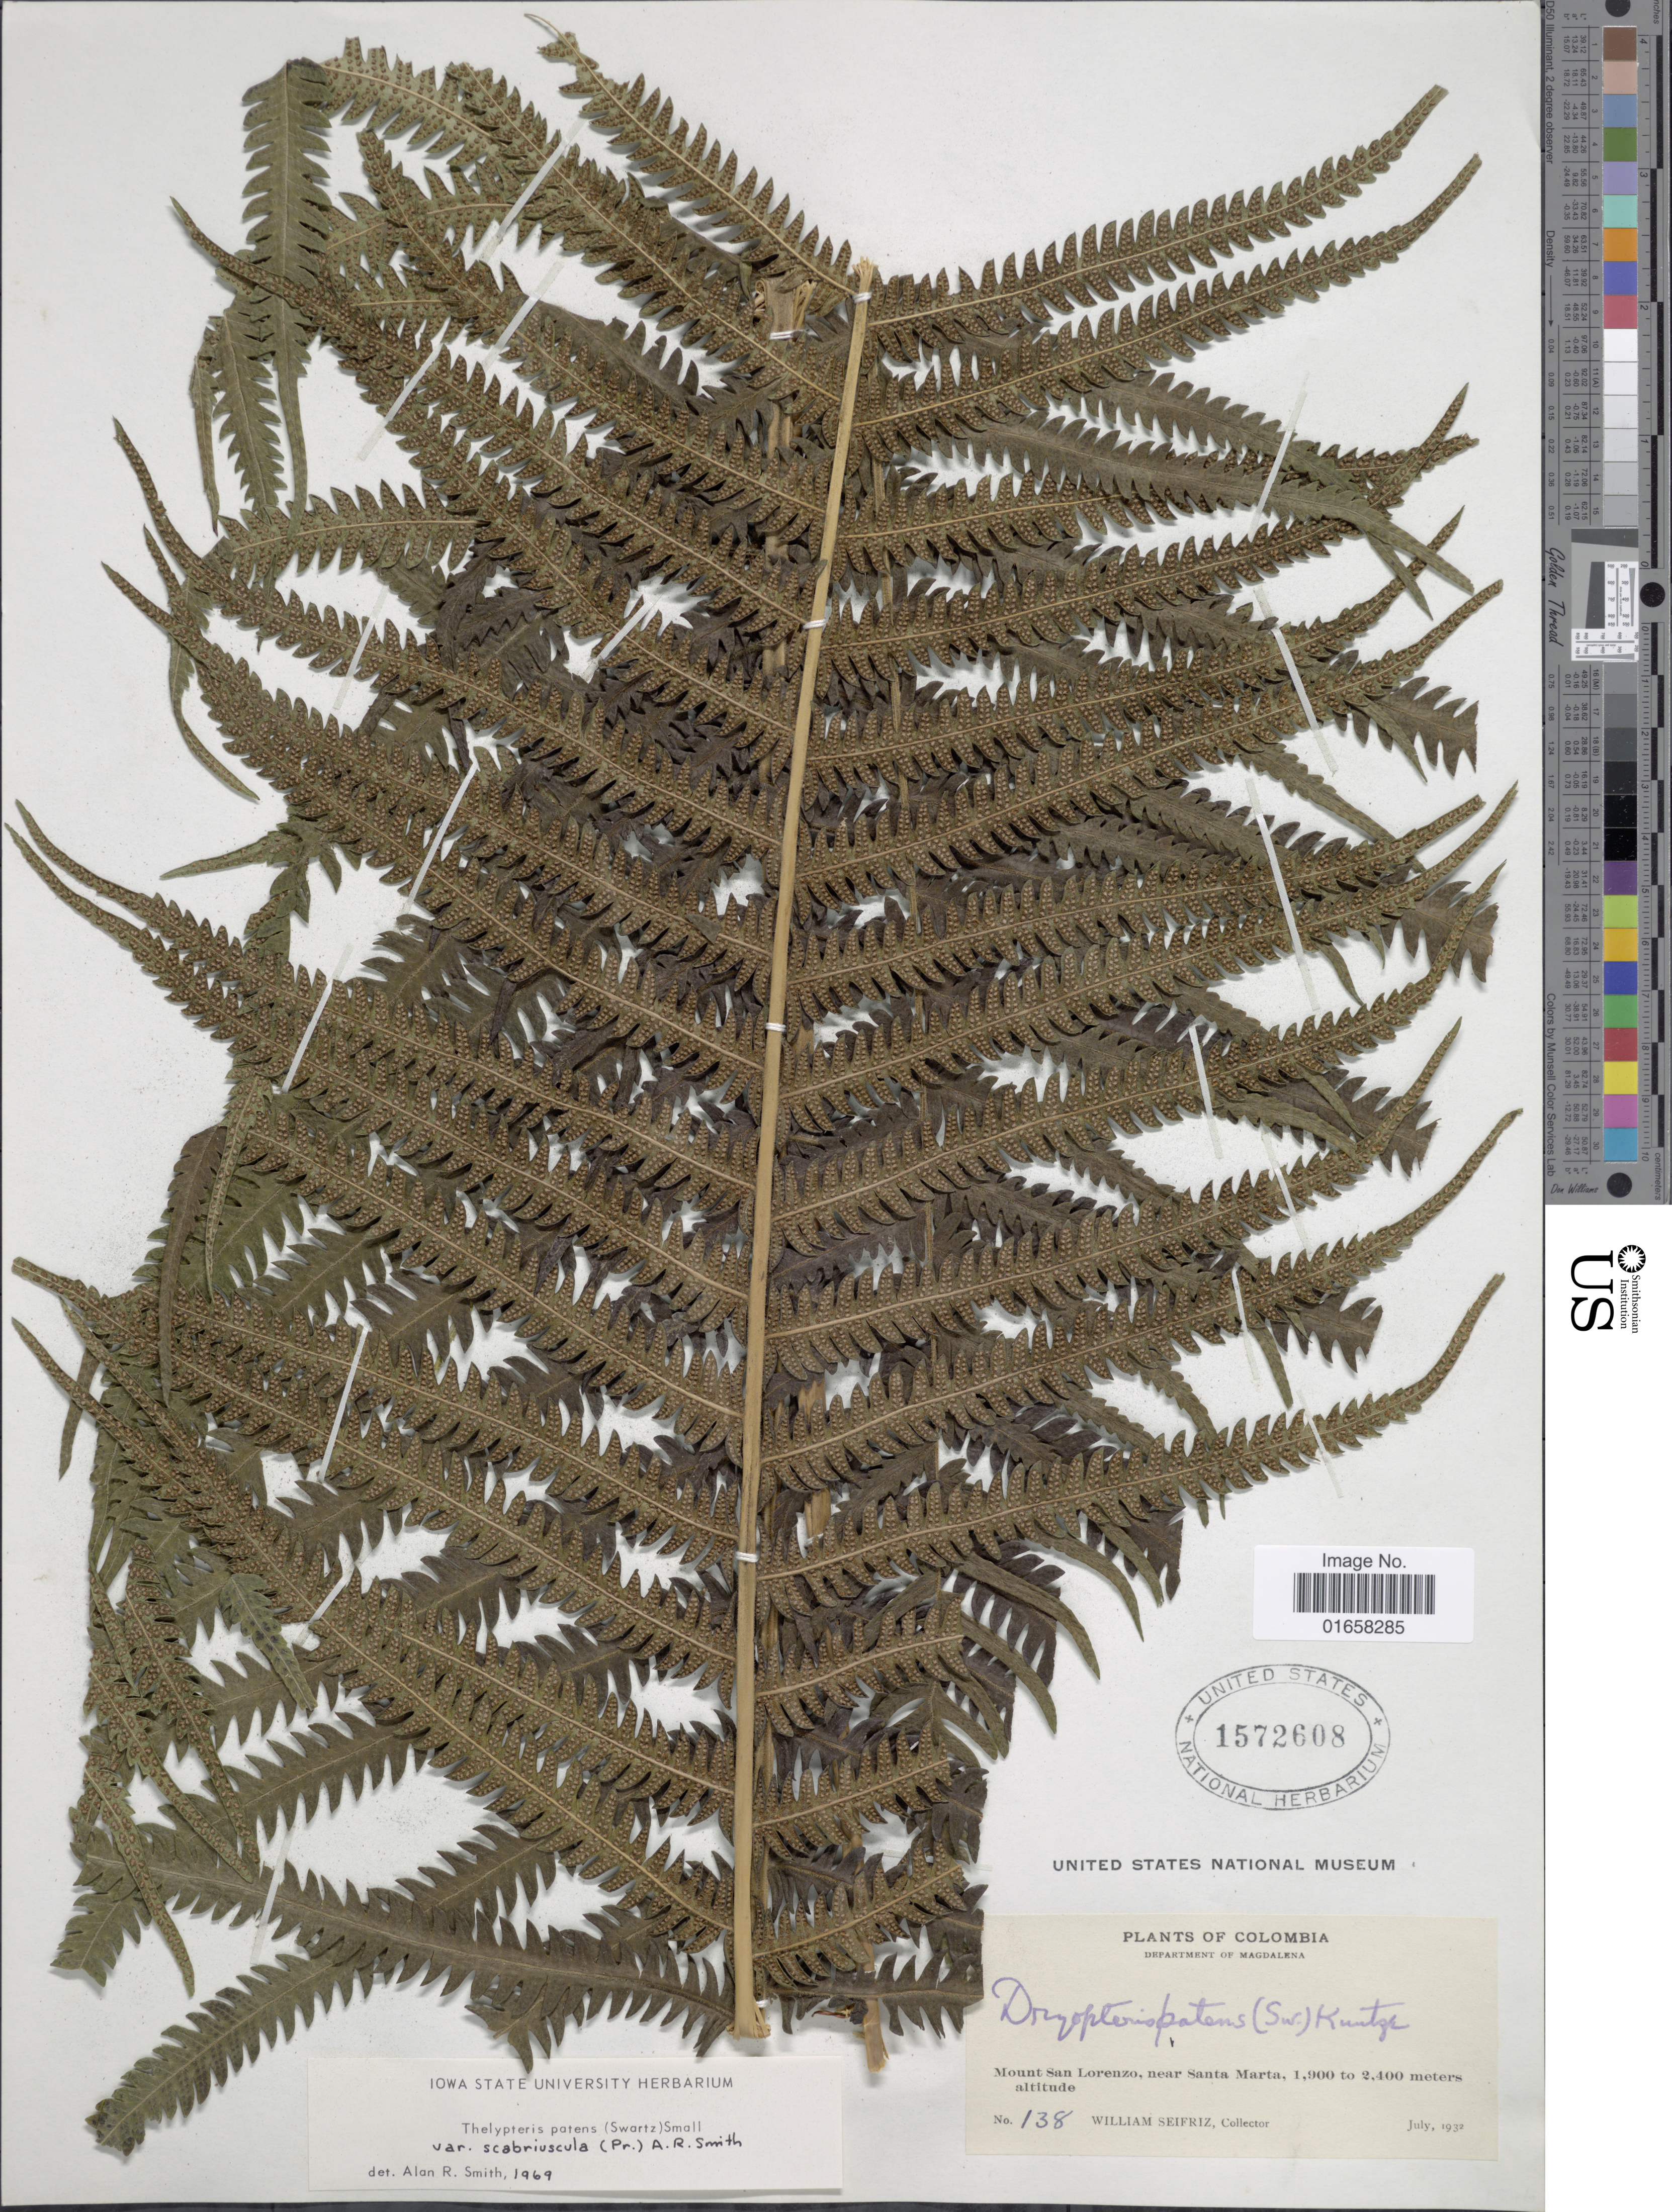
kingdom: Plantae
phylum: Tracheophyta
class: Polypodiopsida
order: Polypodiales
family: Thelypteridaceae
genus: Christella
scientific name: Christella patens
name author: (Sw.) Holttum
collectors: W. Seifriz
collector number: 138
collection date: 1932-07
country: Colombia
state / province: Magdalena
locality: Department of Magdalena. Mount San Lorenzo, near Santa Maria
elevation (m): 1900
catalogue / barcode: US 1572608